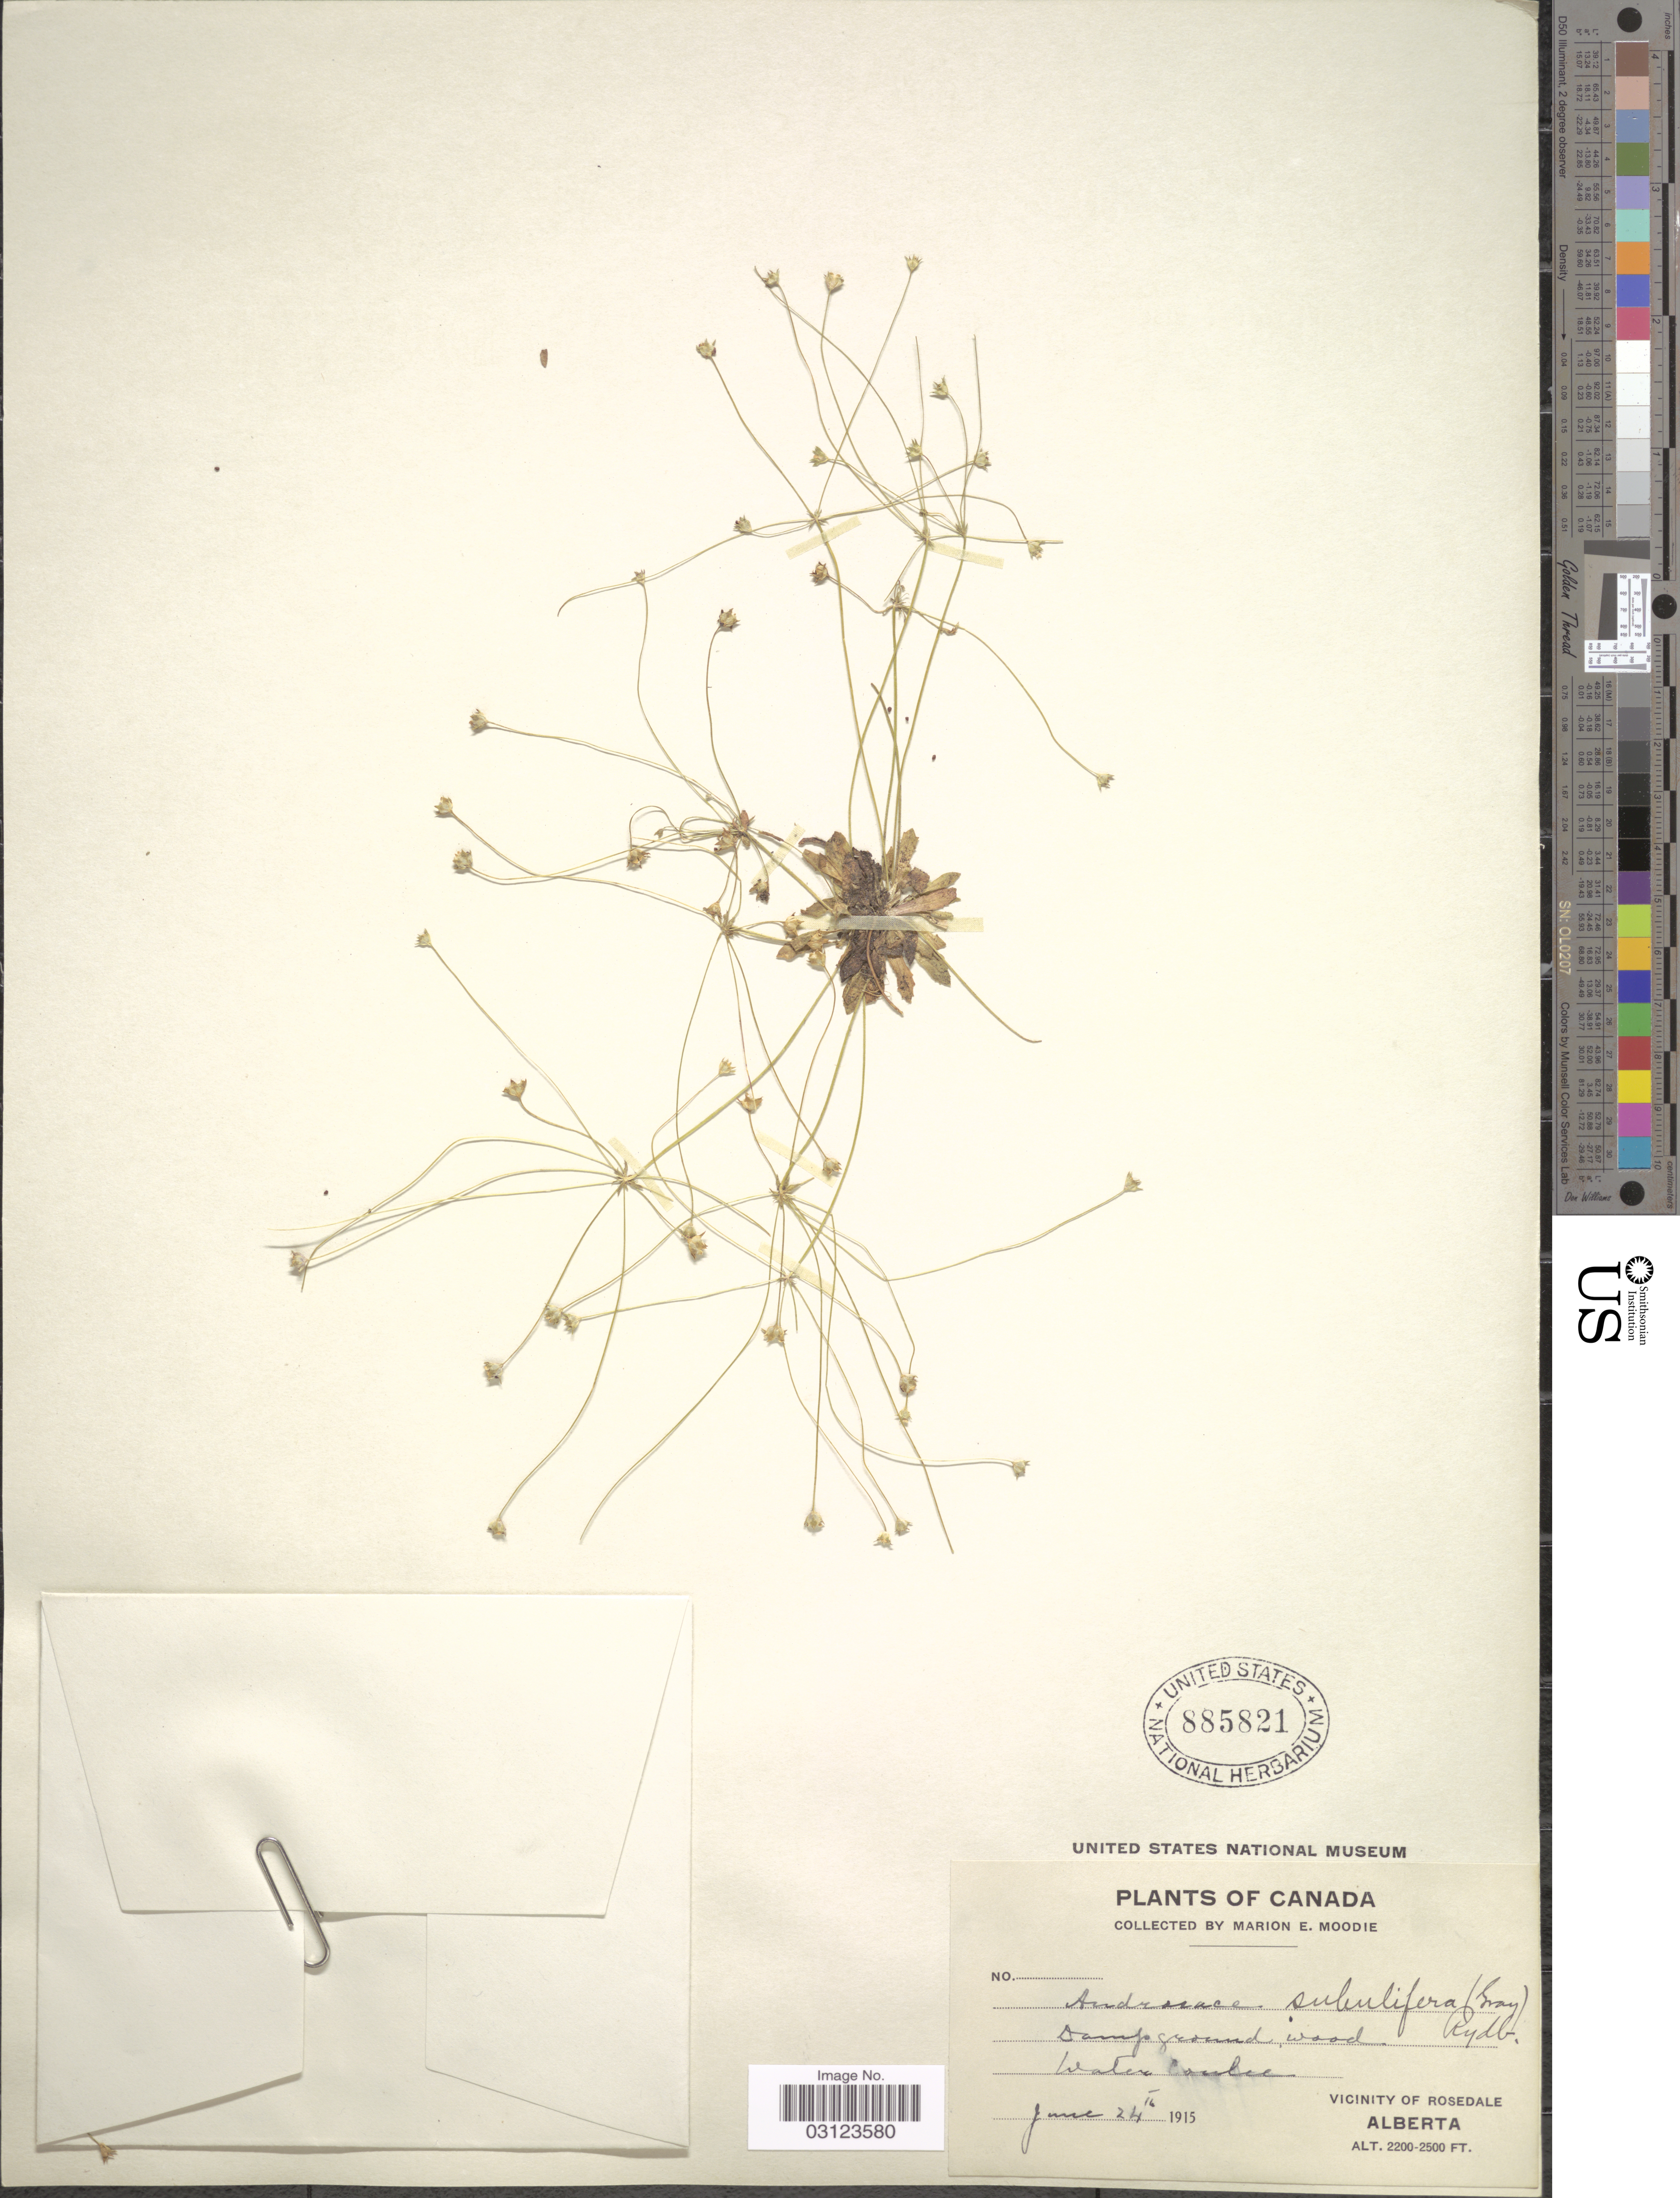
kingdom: Plantae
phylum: Tracheophyta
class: Magnoliopsida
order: Ericales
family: Primulaceae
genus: Androsace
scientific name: Androsace septentrionalis var. puberulenta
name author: (Rydb.) R. Knuth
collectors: M. E. Moodie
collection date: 1915-06-24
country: Canada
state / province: Alberta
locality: Water Coulee. Vicinity of Rosendale.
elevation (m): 671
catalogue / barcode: US 885821